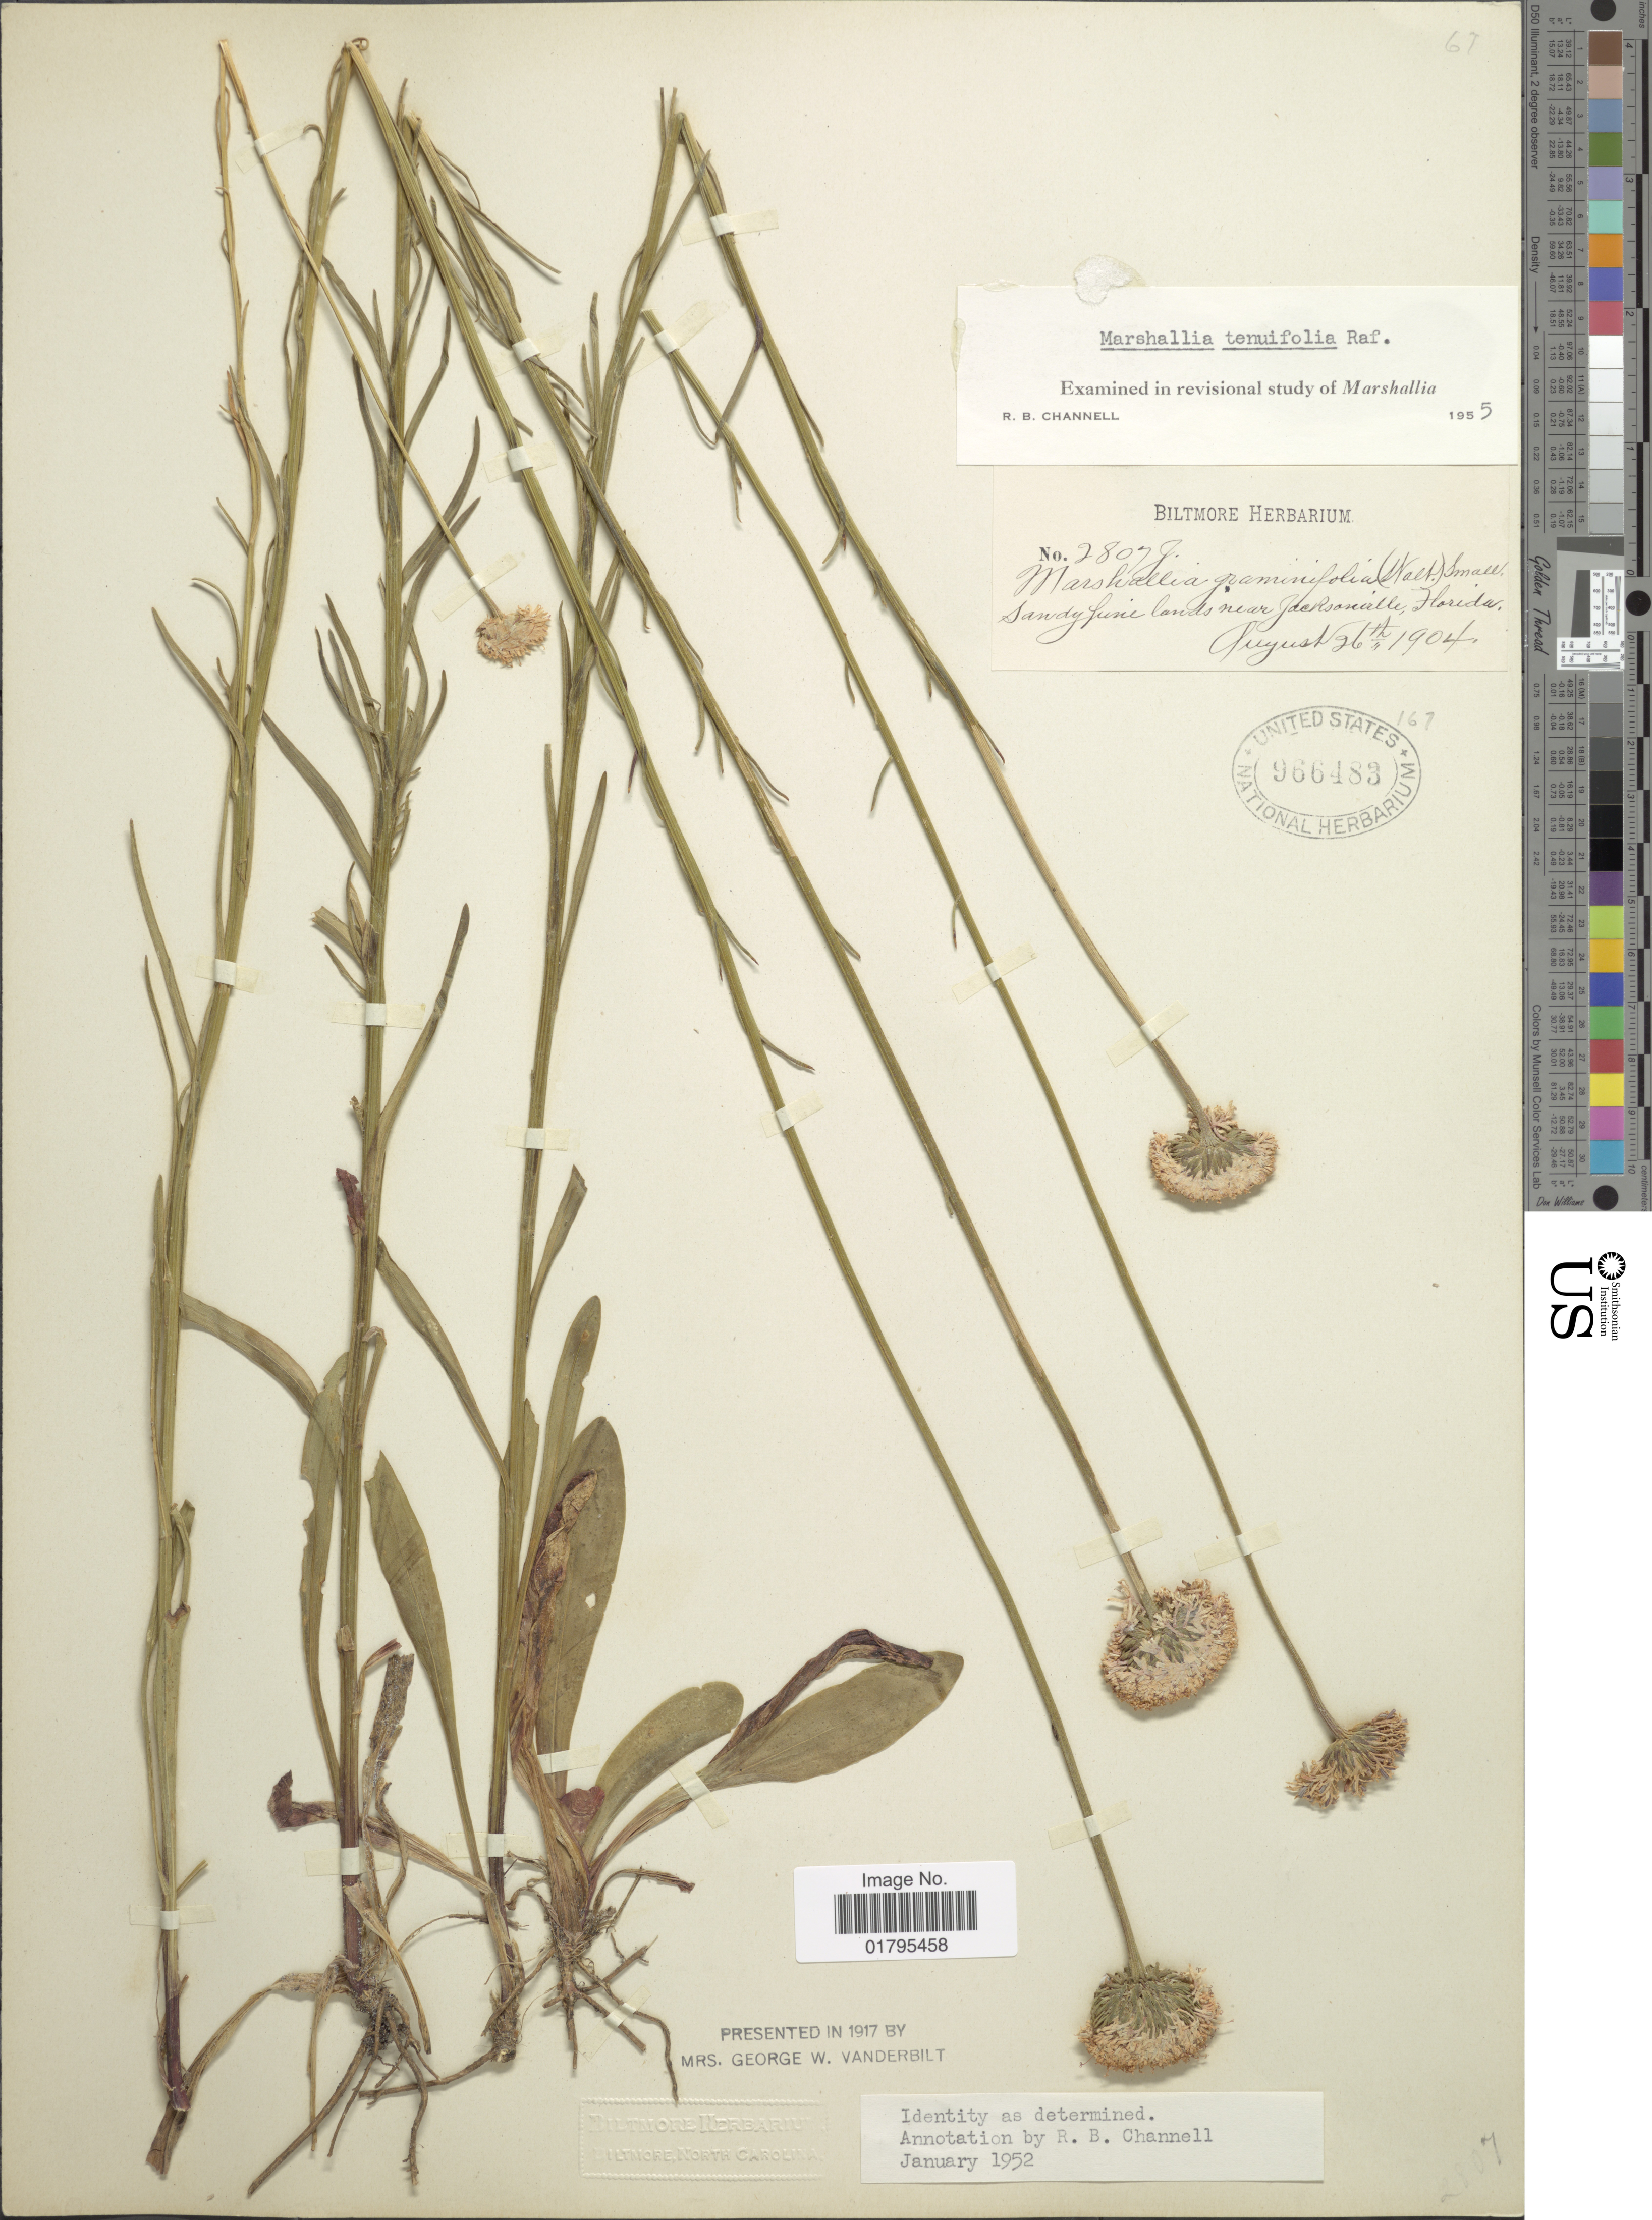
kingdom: Plantae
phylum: Tracheophyta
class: Magnoliopsida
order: Asterales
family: Asteraceae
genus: Marshallia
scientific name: Marshallia tenuifolia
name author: Raf.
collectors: ex herb. Biltmore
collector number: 2807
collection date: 1904-08-26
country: United States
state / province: Florida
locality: Sandy pine lands near Jacksonville, Florida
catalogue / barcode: US 966483